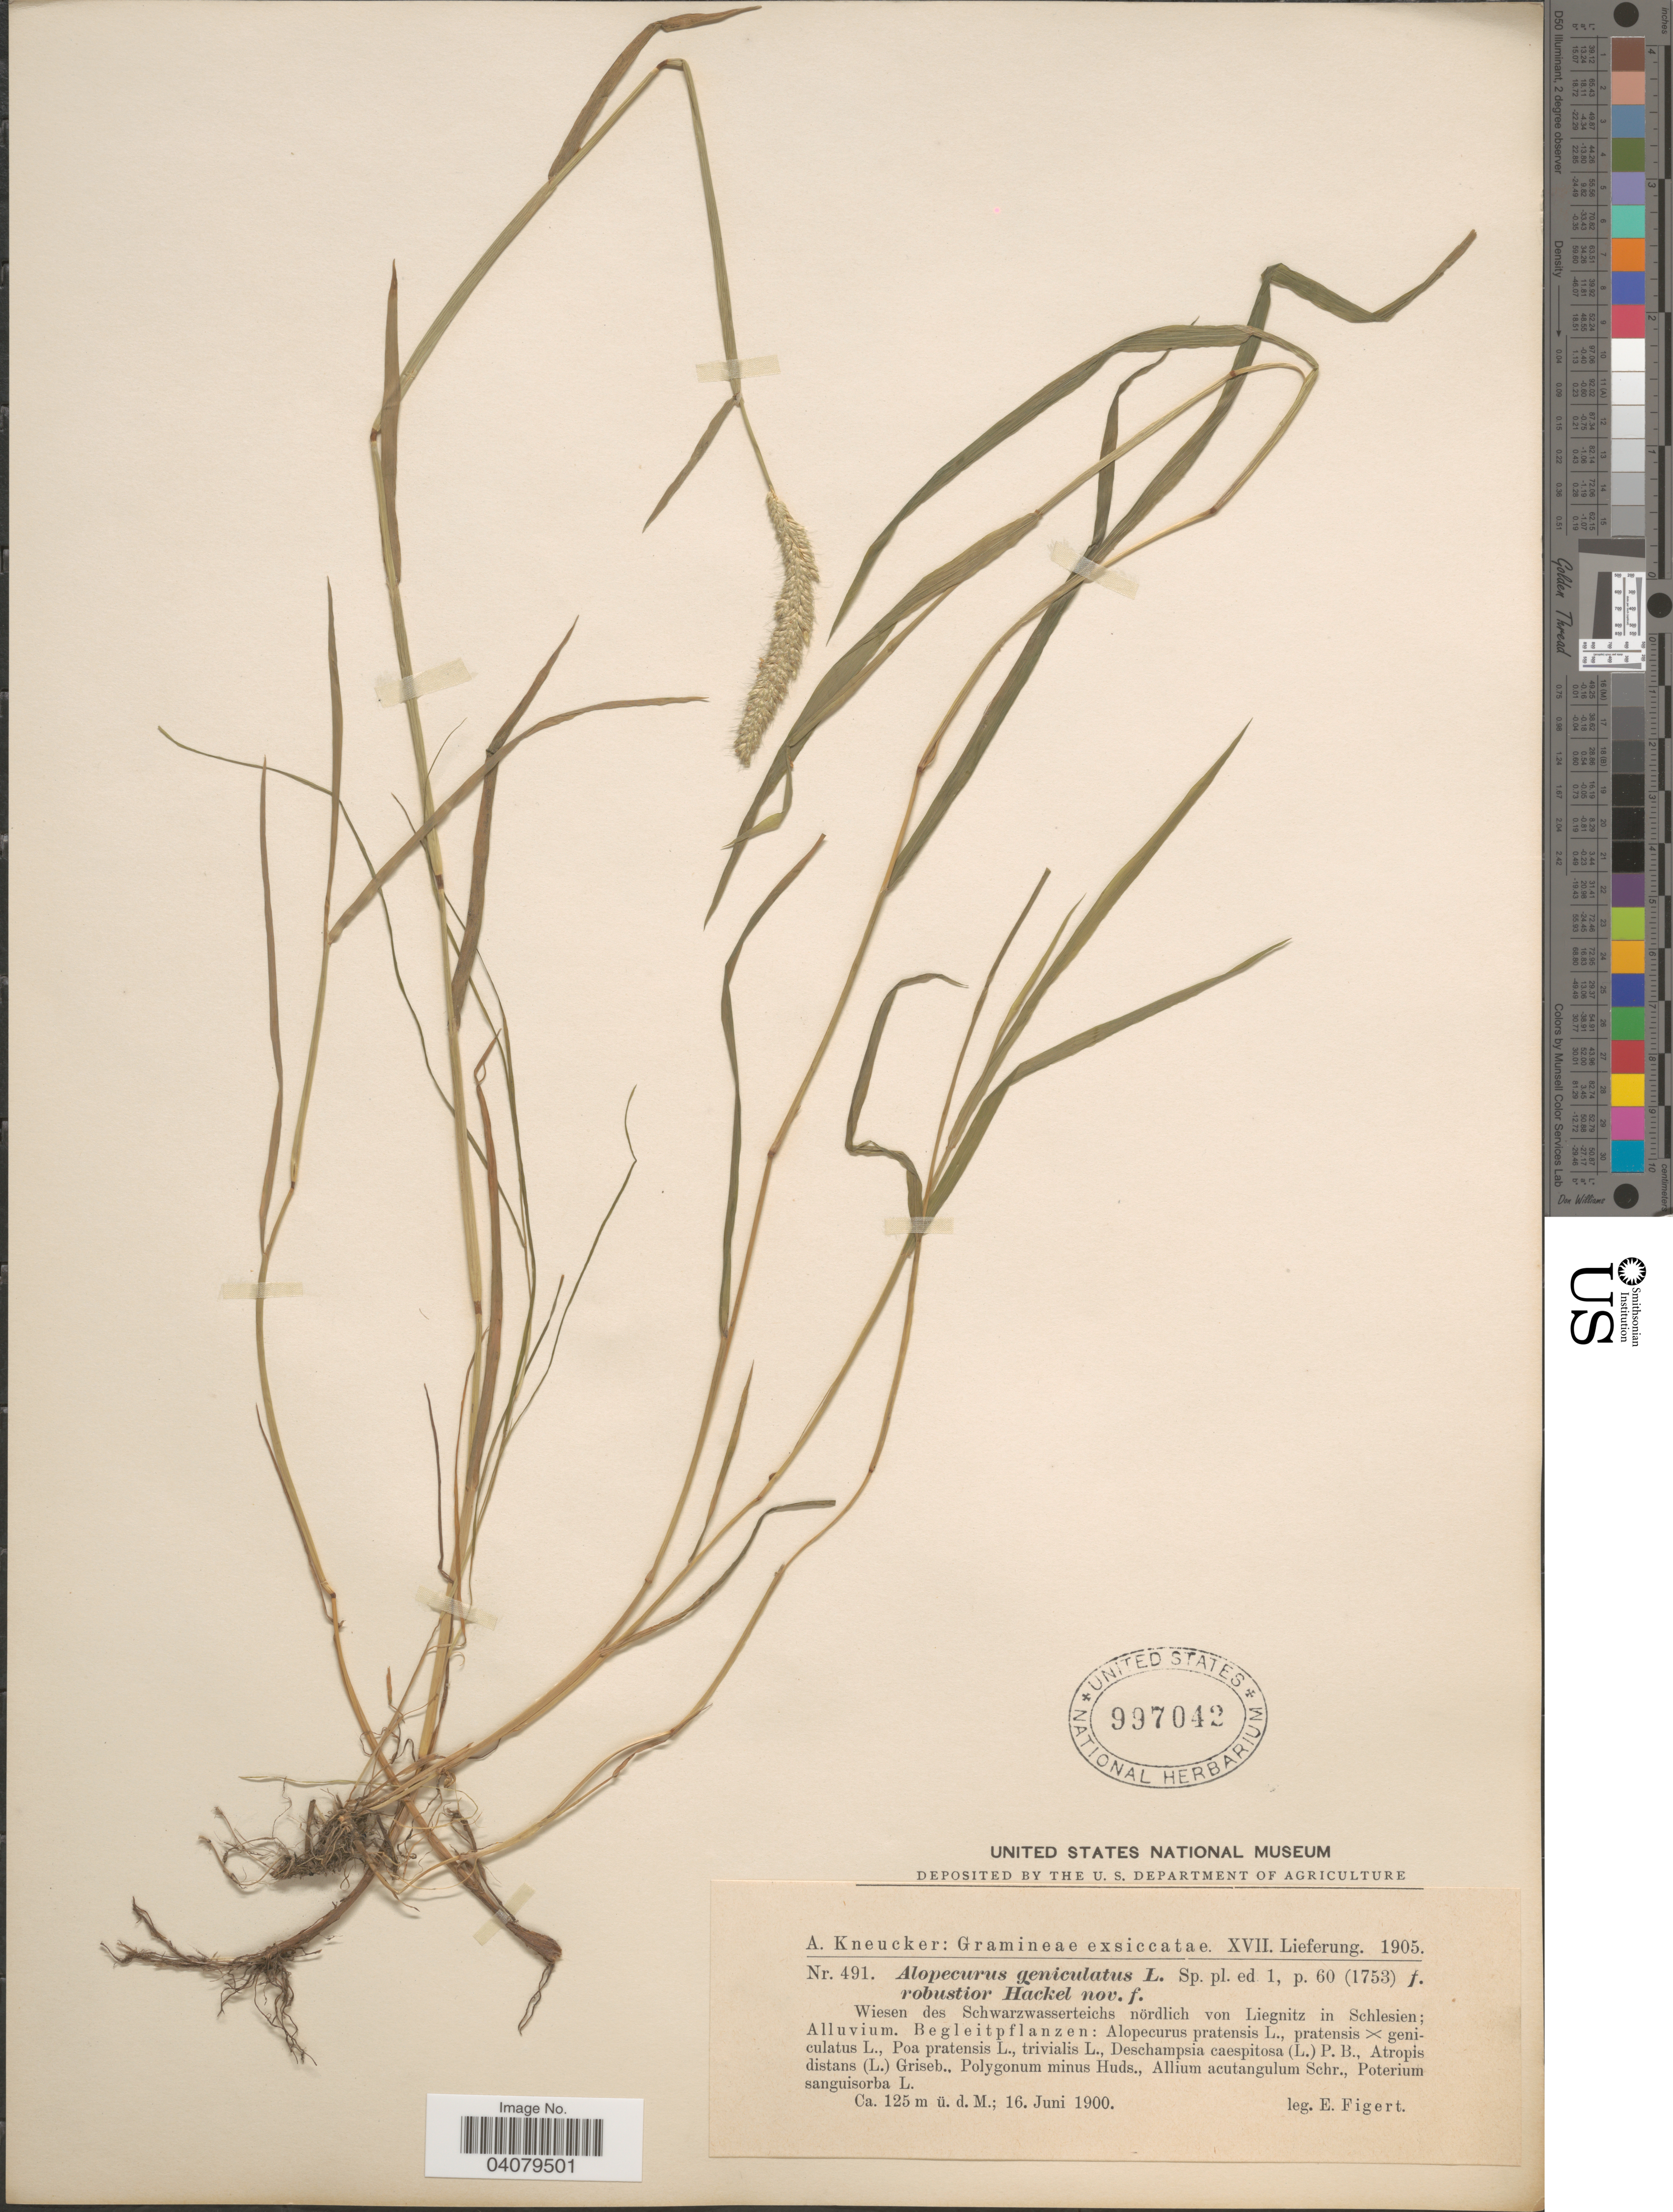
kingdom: Plantae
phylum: Tracheophyta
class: Liliopsida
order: Poales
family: Poaceae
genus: Alopecurus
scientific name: Alopecurus geniculatus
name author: L.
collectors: E. Figert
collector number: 491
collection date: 1900-06-16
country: Germany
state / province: Schleswig-Holstein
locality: Wiesen des Schwarzwasserteichs nördlich von Liegnitz in Schlesien.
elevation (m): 125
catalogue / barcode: US 997042